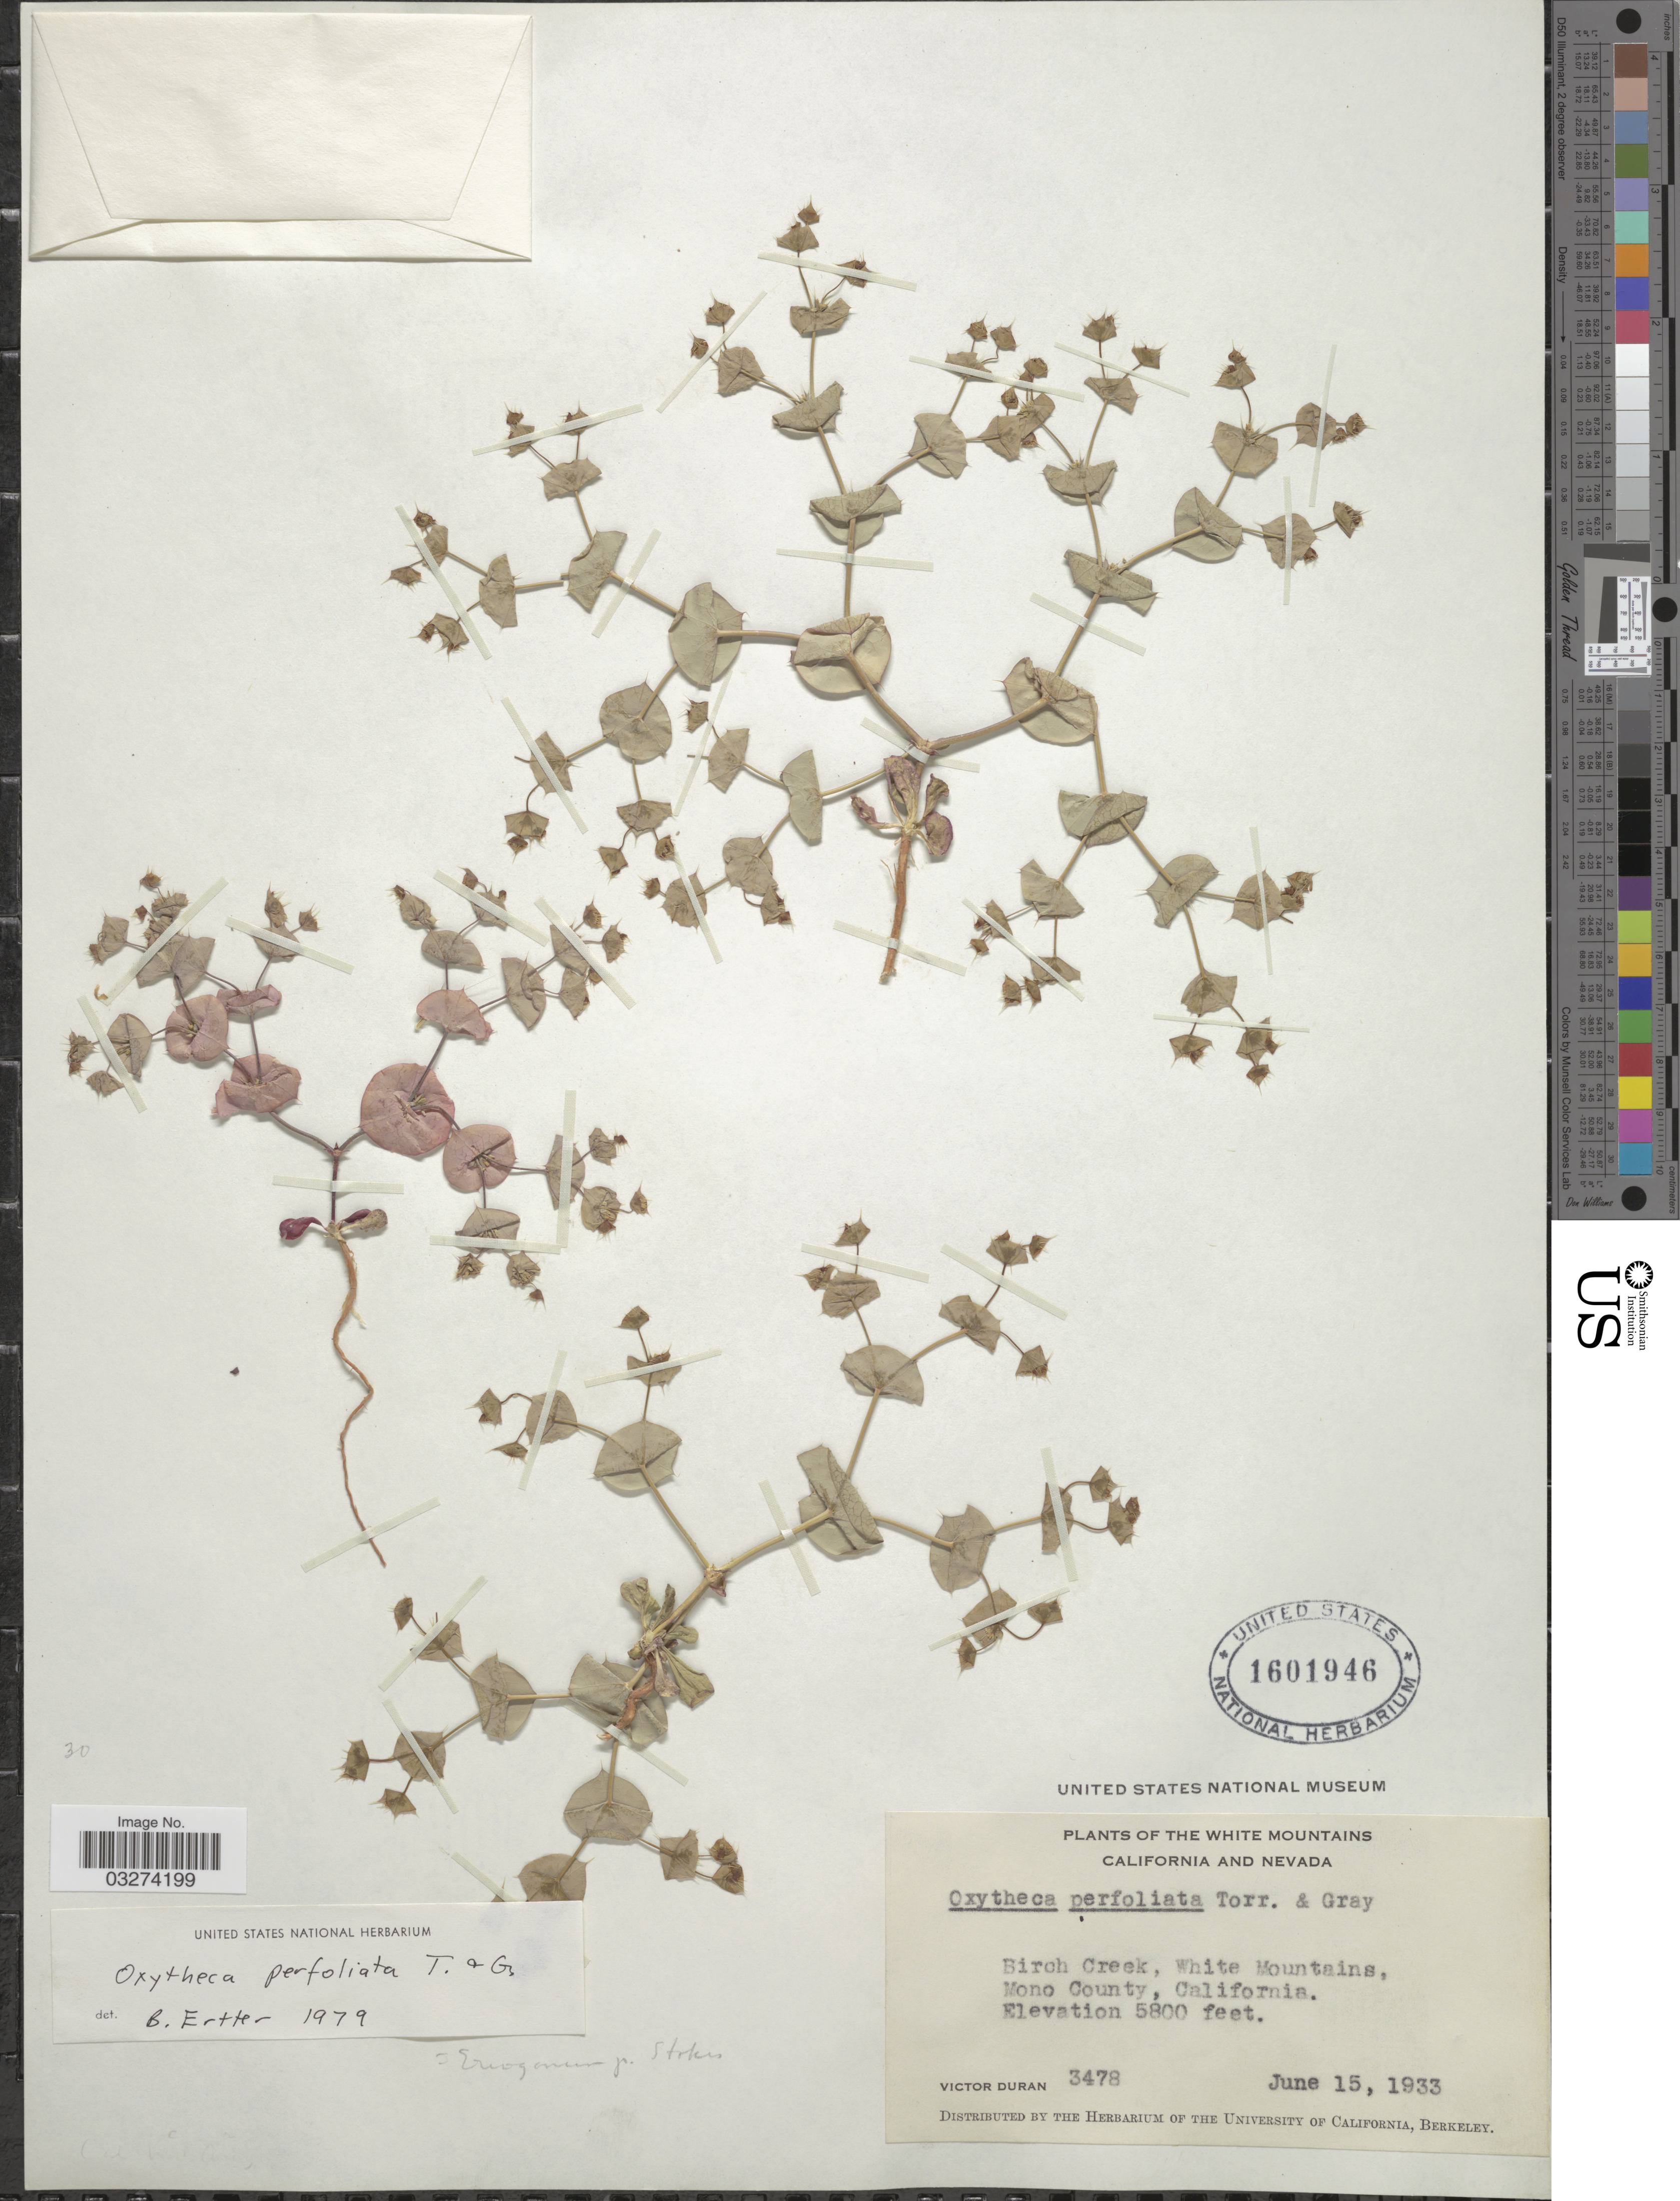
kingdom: Plantae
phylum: Tracheophyta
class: Magnoliopsida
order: Caryophyllales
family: Polygonaceae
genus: Oxytheca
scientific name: Oxytheca perfoliata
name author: Torr. & A. Gray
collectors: V. Duran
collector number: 3478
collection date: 1933-06-15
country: United States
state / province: California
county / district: Mono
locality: The White Mountains. Birch Creek, White Mountains, Mono County.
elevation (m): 1768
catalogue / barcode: US 1601946